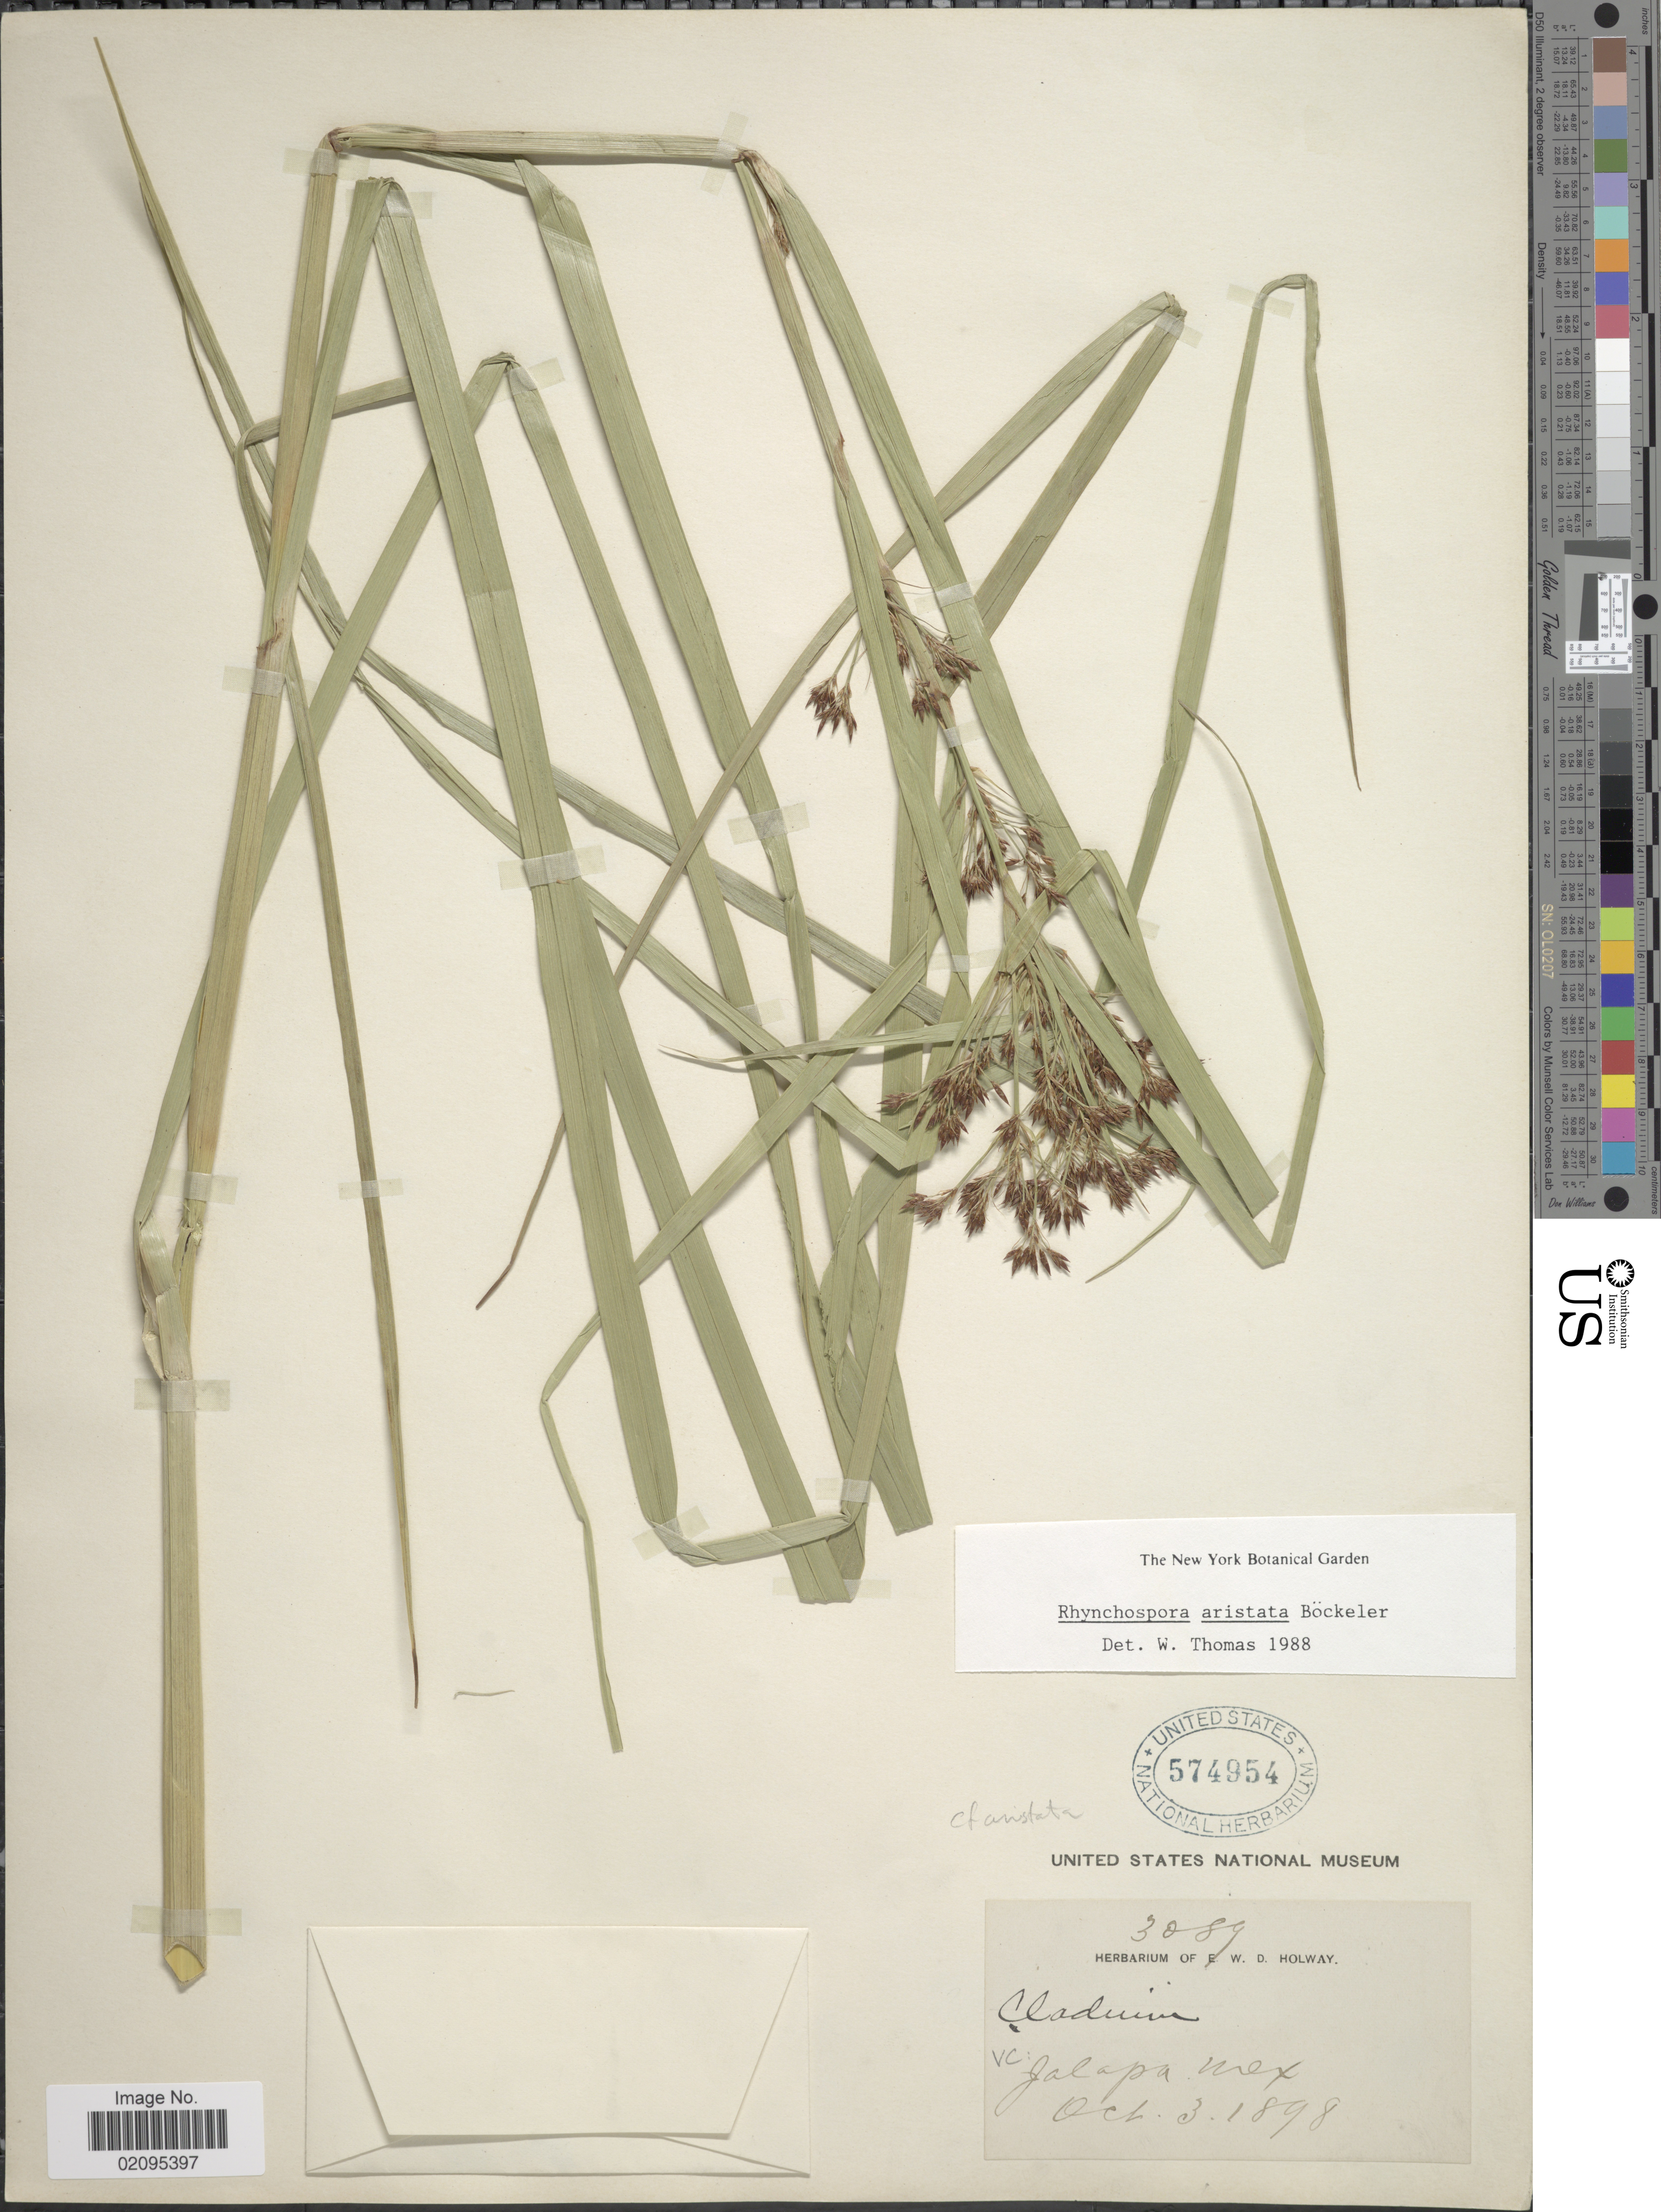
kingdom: Plantae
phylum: Tracheophyta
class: Liliopsida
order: Poales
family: Cyperaceae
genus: Rhynchospora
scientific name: Rhynchospora aristata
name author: Boeckeler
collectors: E. W. D. Holway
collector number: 3089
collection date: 1898-10-03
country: Guatemala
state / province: Jalapa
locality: VC: Jalapa Mex.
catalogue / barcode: US 574954